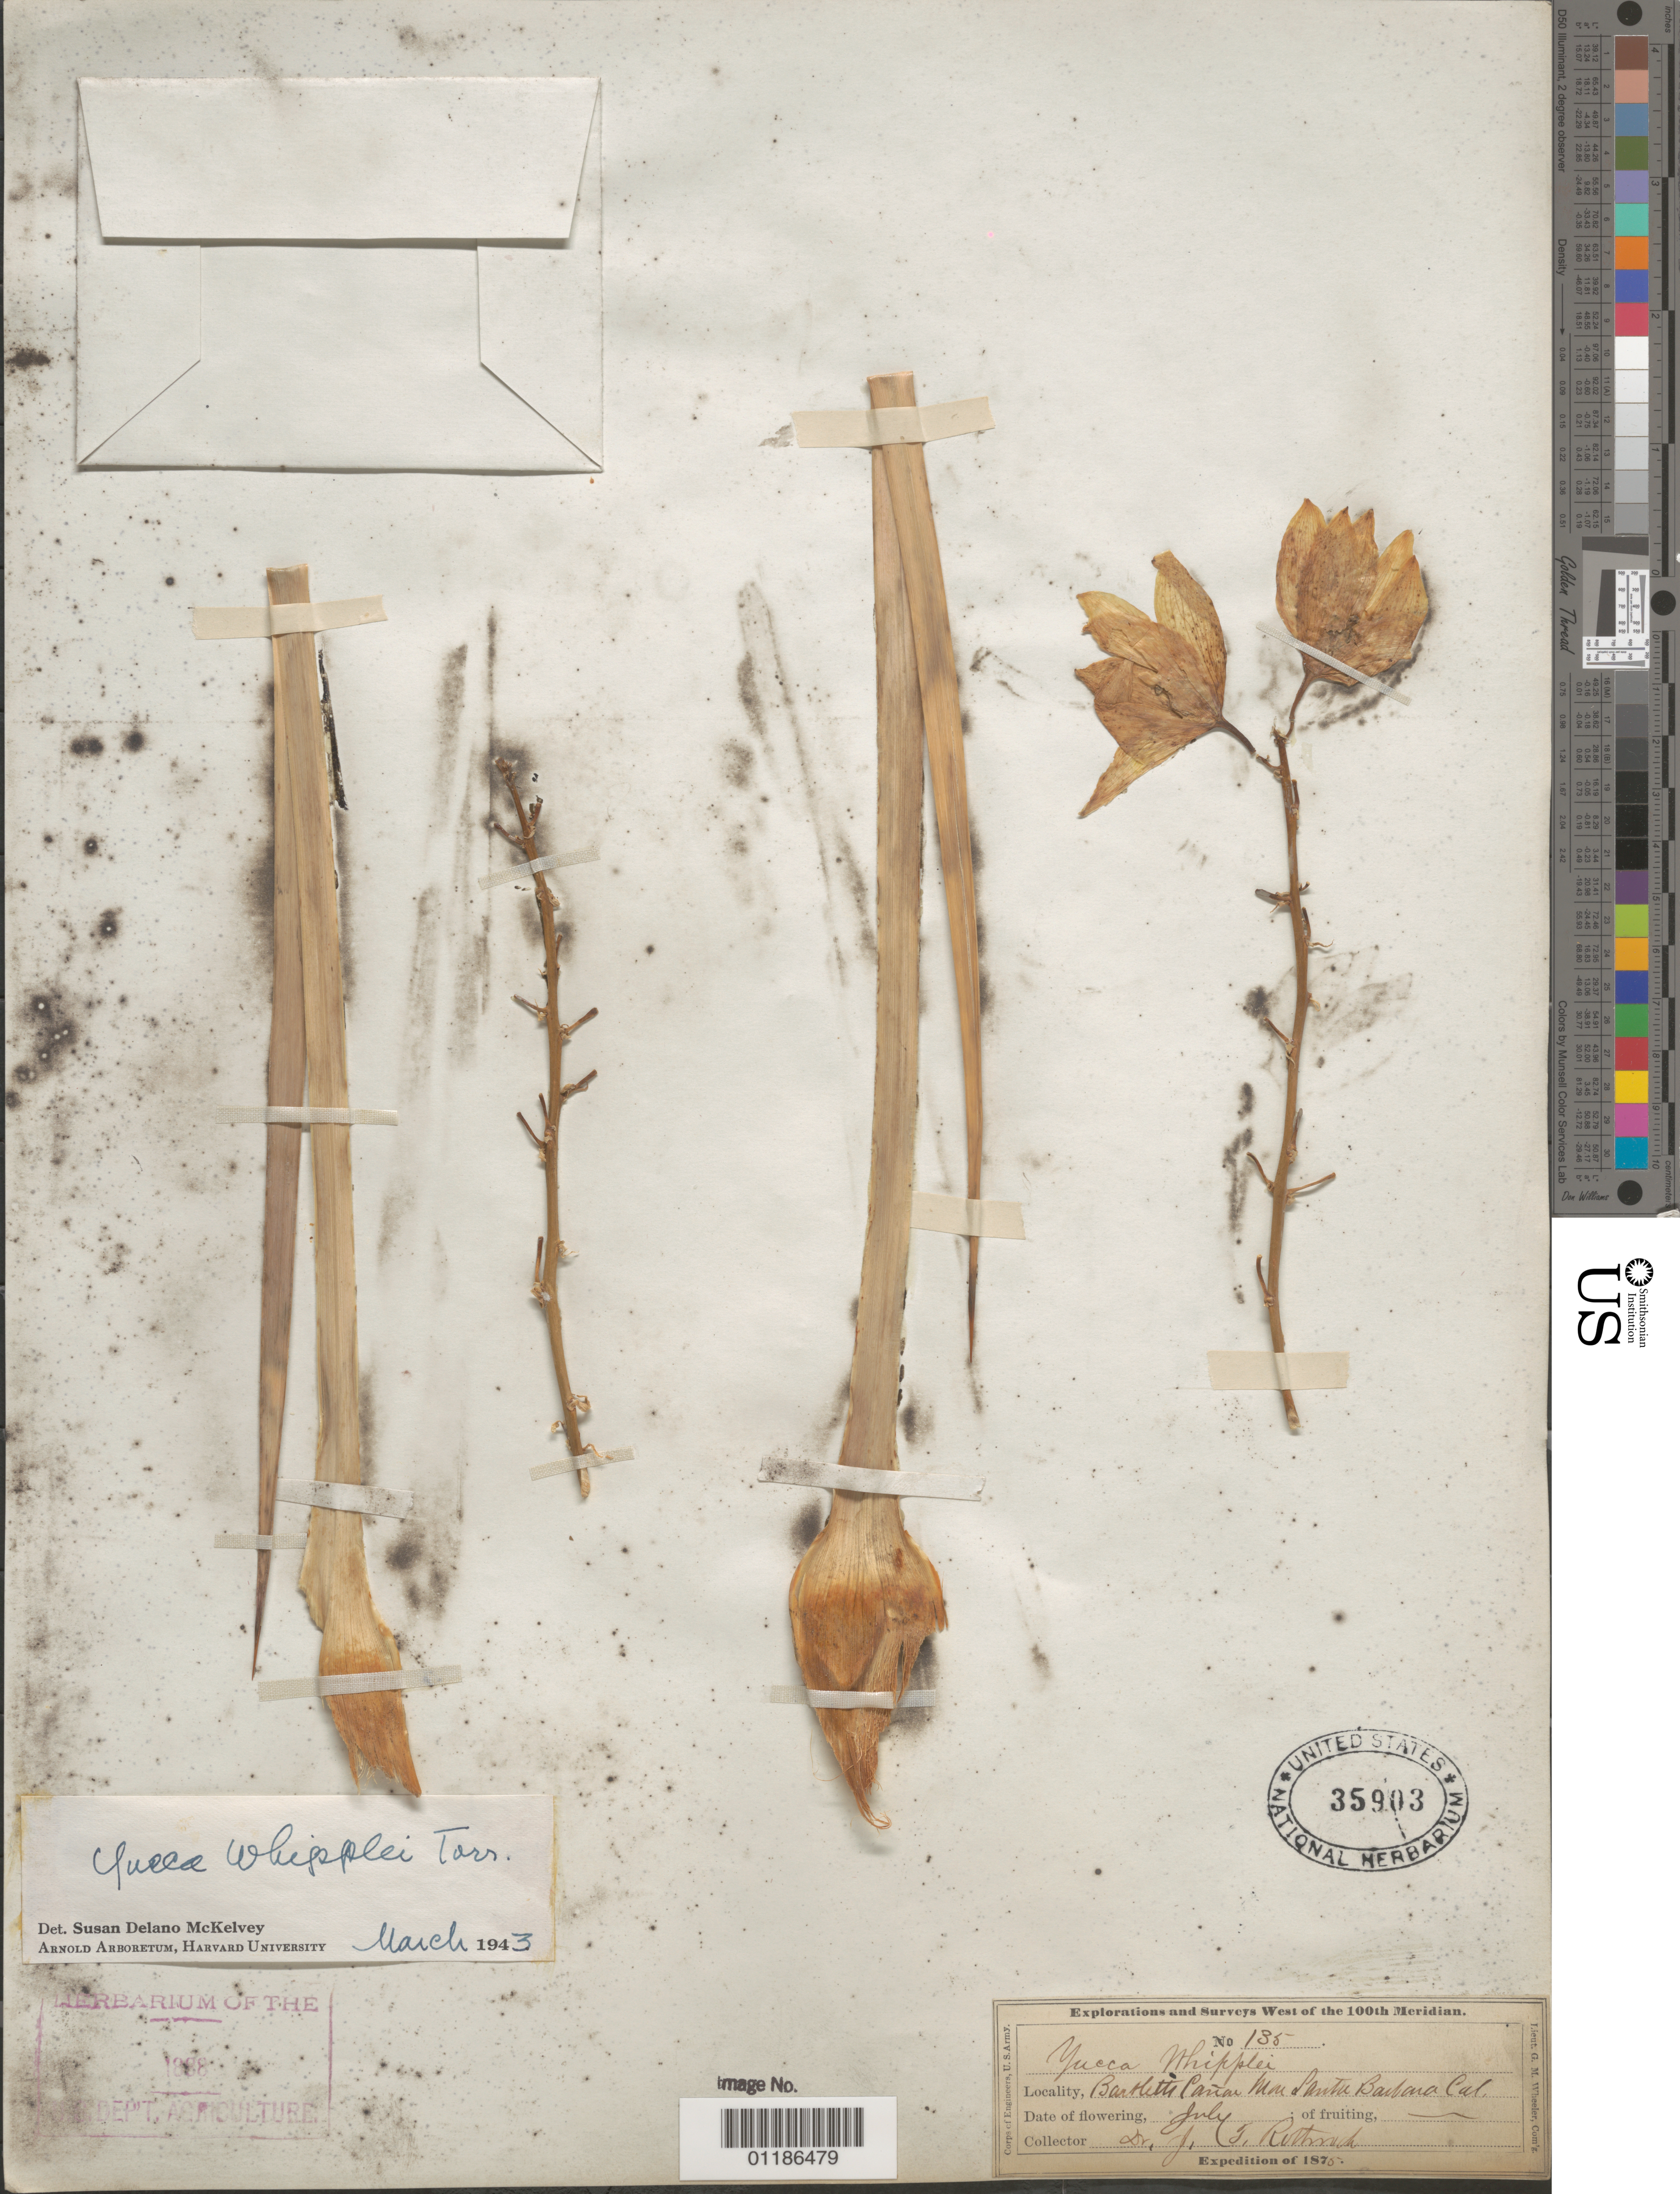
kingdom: Plantae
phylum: Tracheophyta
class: Liliopsida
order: Asparagales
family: Asparagaceae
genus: Yucca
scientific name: Yucca whipplei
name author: Torr.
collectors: J. T. Rothrock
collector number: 135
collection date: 1875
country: United States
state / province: California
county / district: Santa Barbara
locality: Bartlett Canyon, Santa Barbara.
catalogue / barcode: US 35903